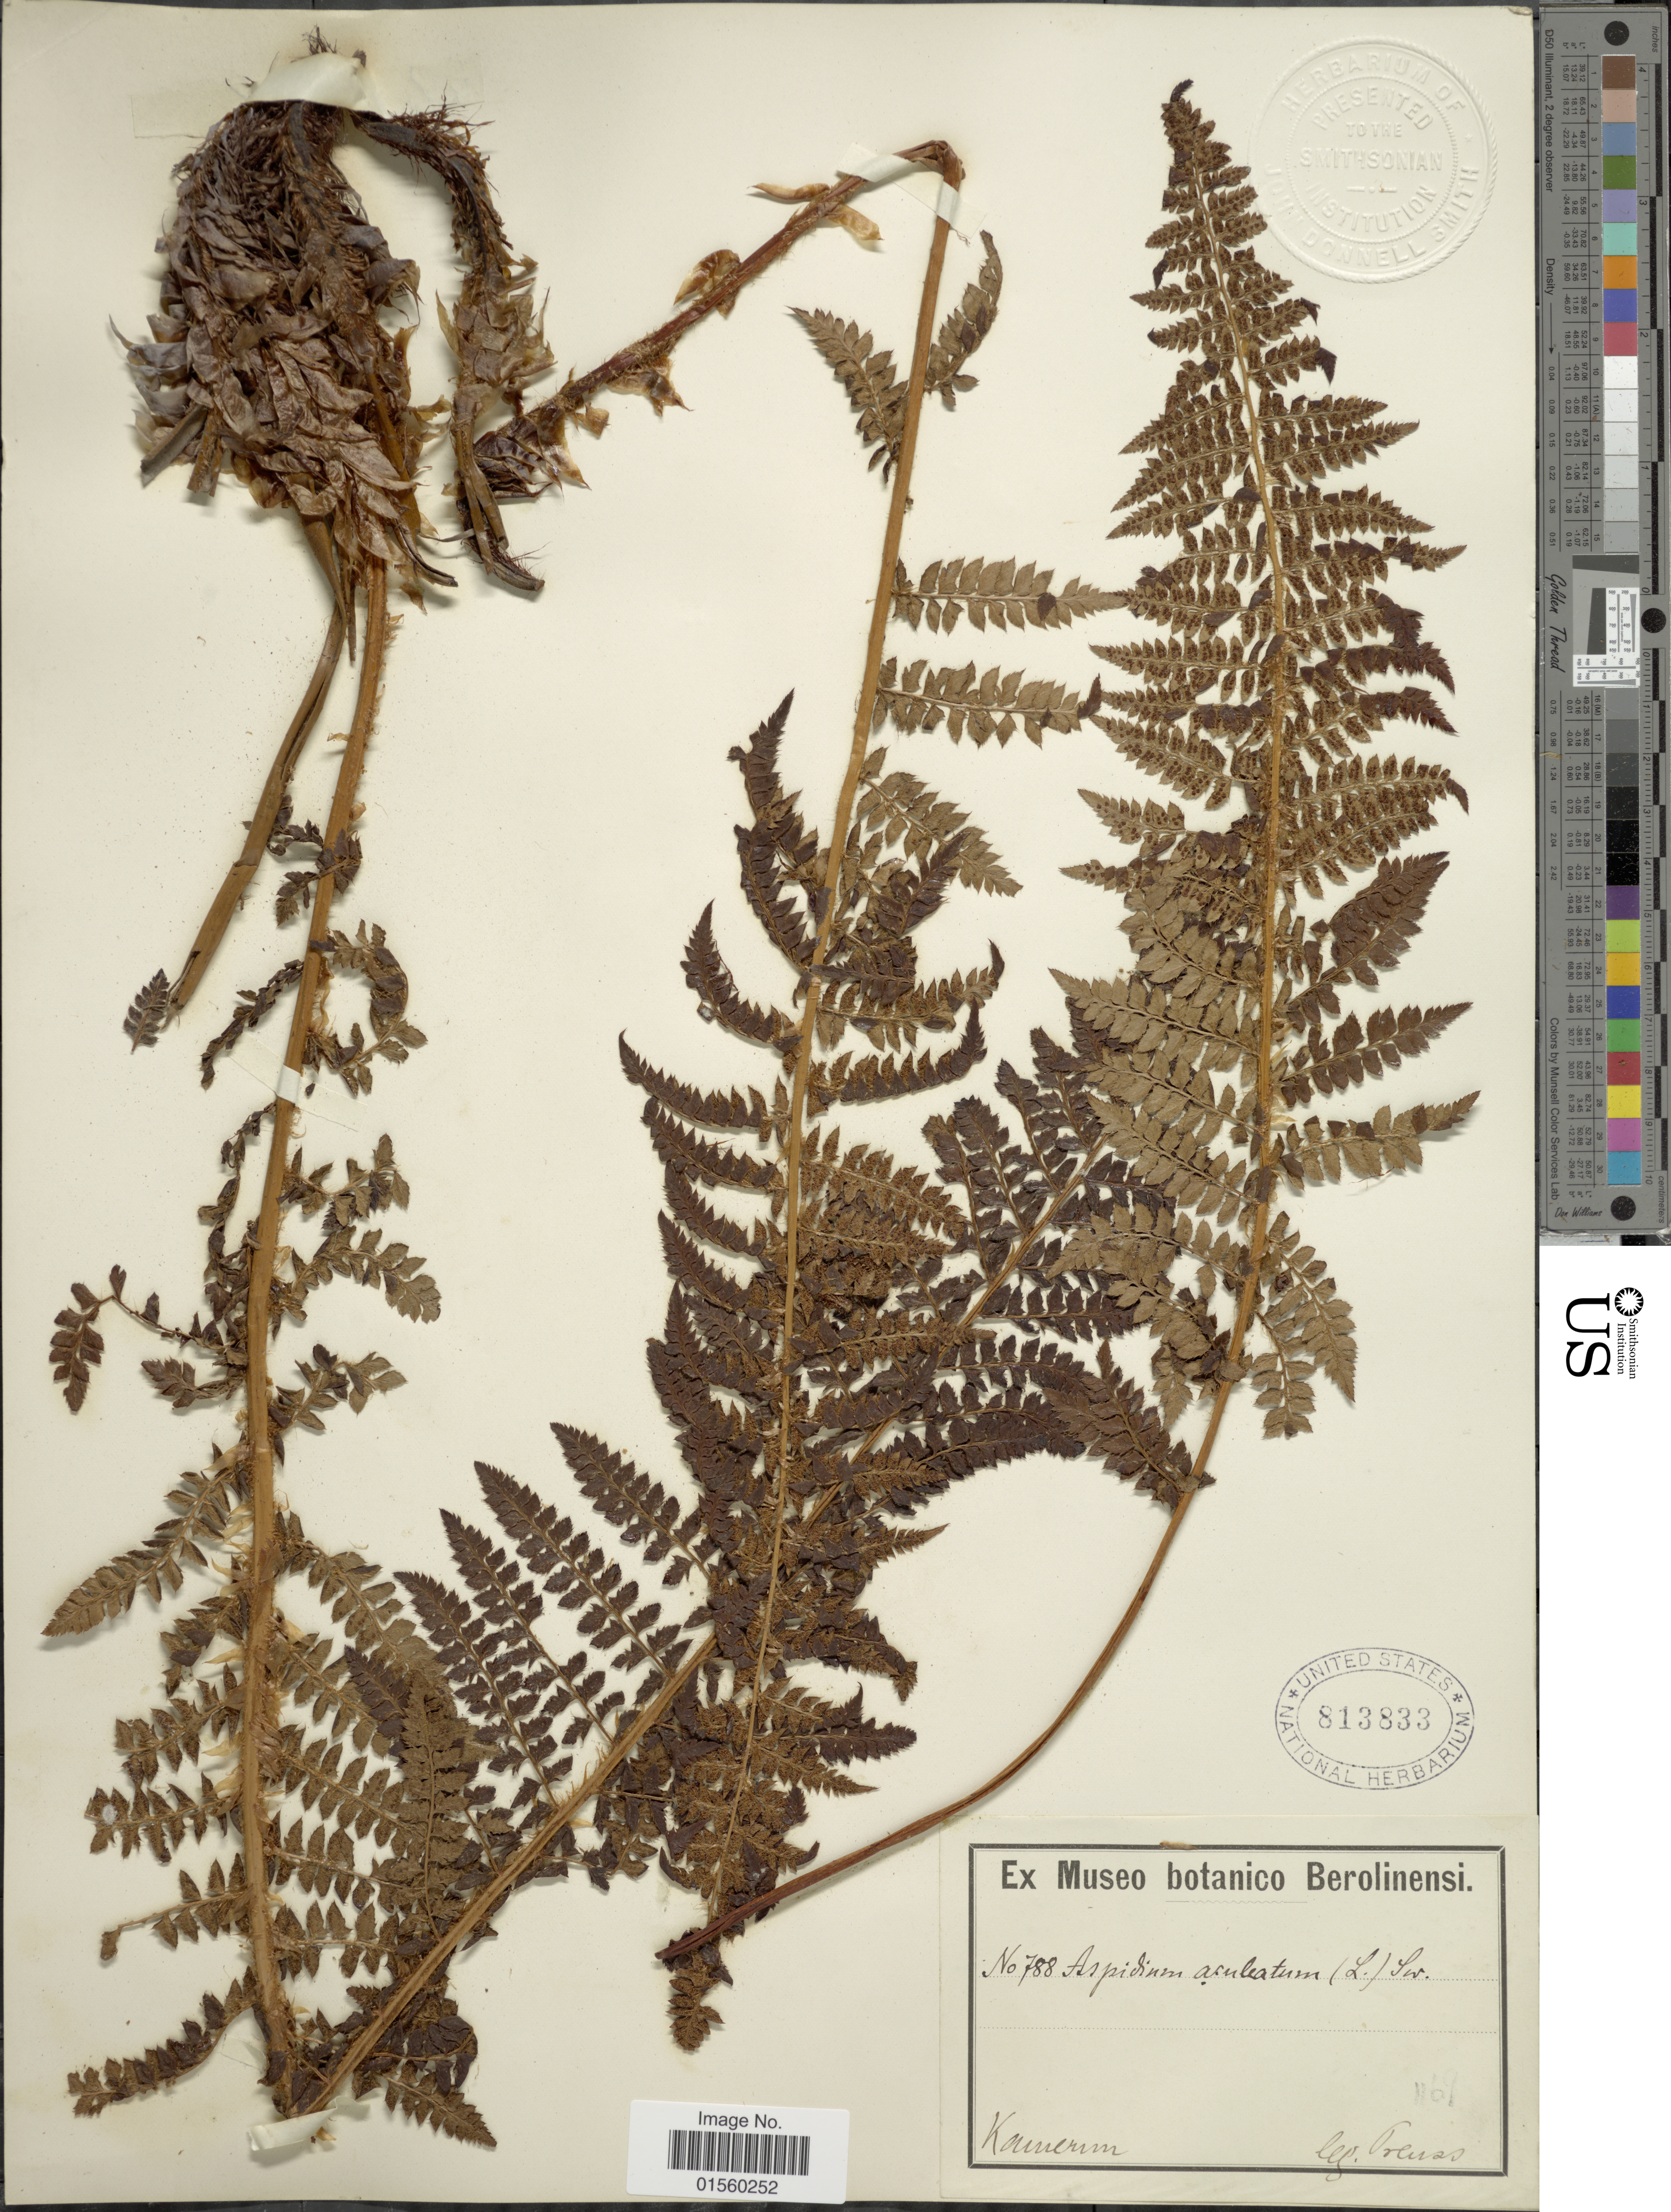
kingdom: Plantae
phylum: Tracheophyta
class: Polypodiopsida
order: Polypodiales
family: Dryopteridaceae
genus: Polystichum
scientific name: Polystichum setiferum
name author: (Forssk.) Moore ex Woynar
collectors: C. Preuss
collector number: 1167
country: Cameroon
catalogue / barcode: US 813833